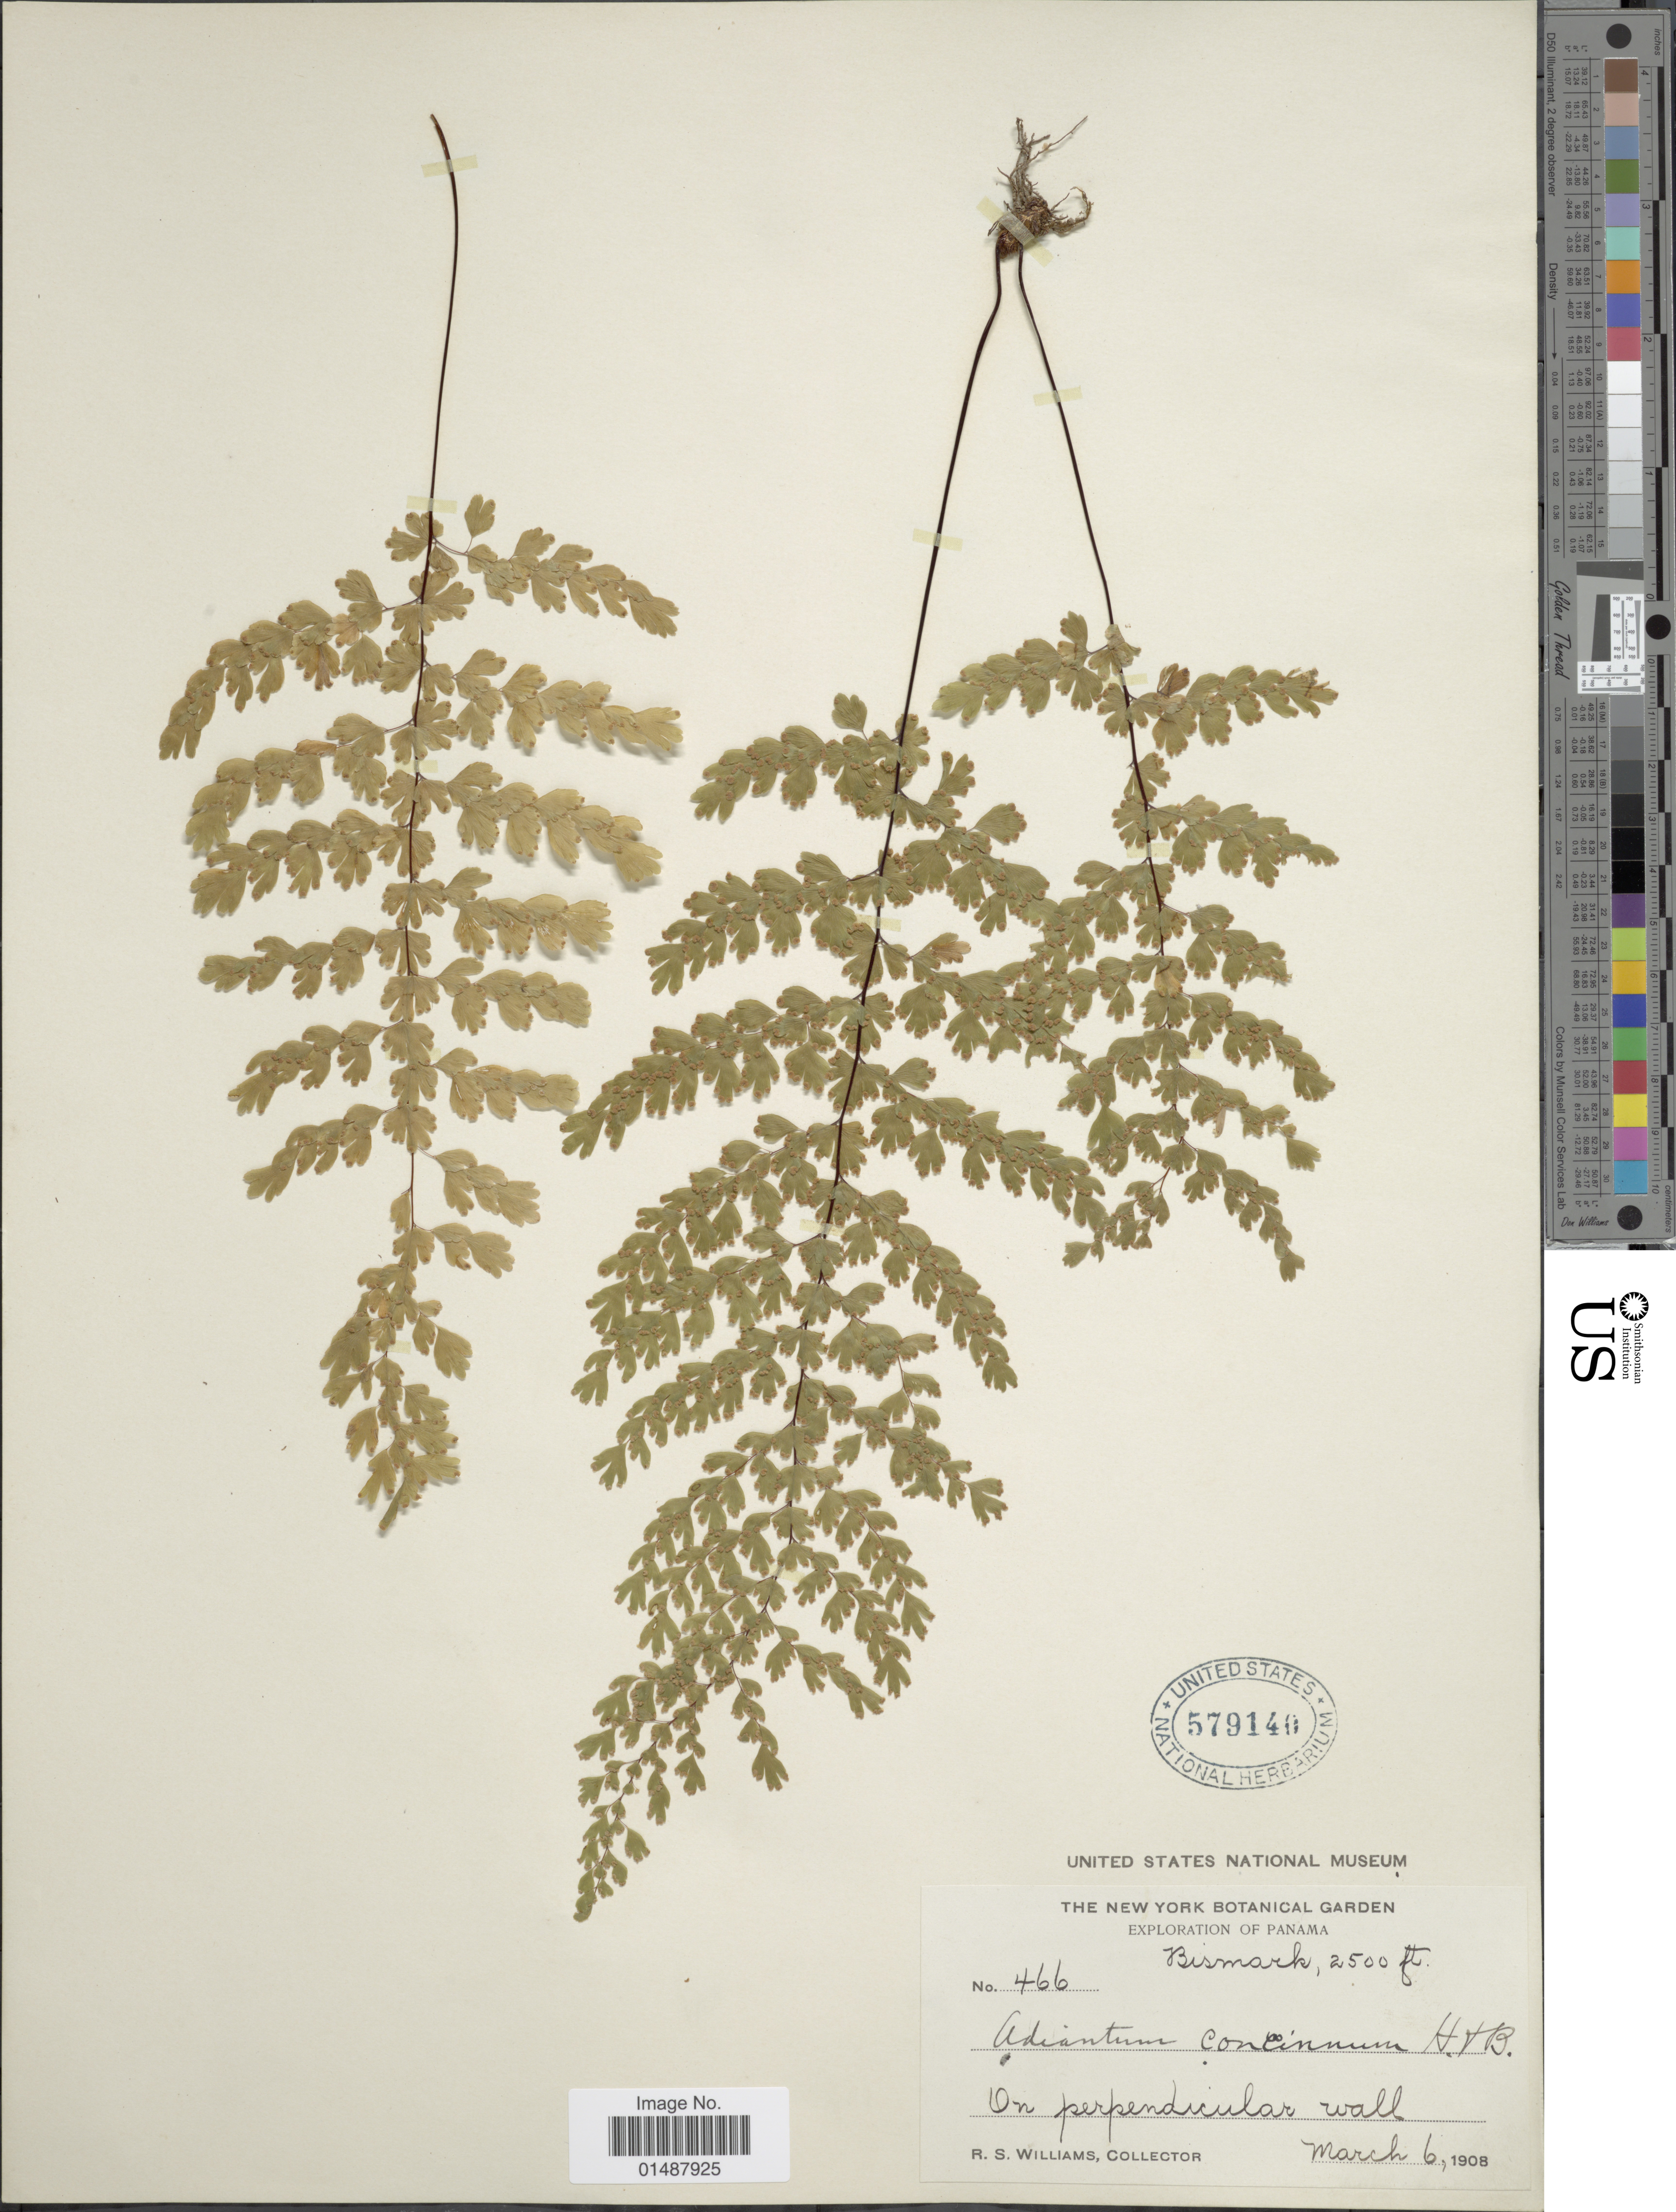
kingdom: Plantae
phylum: Tracheophyta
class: Polypodiopsida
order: Polypodiales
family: Pteridaceae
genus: Adiantum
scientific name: Adiantum concinnum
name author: Humb. & Bonpl. ex Willd.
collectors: R. S. Williams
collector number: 466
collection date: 1908-03-06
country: Panama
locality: On perpendicular wall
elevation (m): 762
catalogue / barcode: US 579140